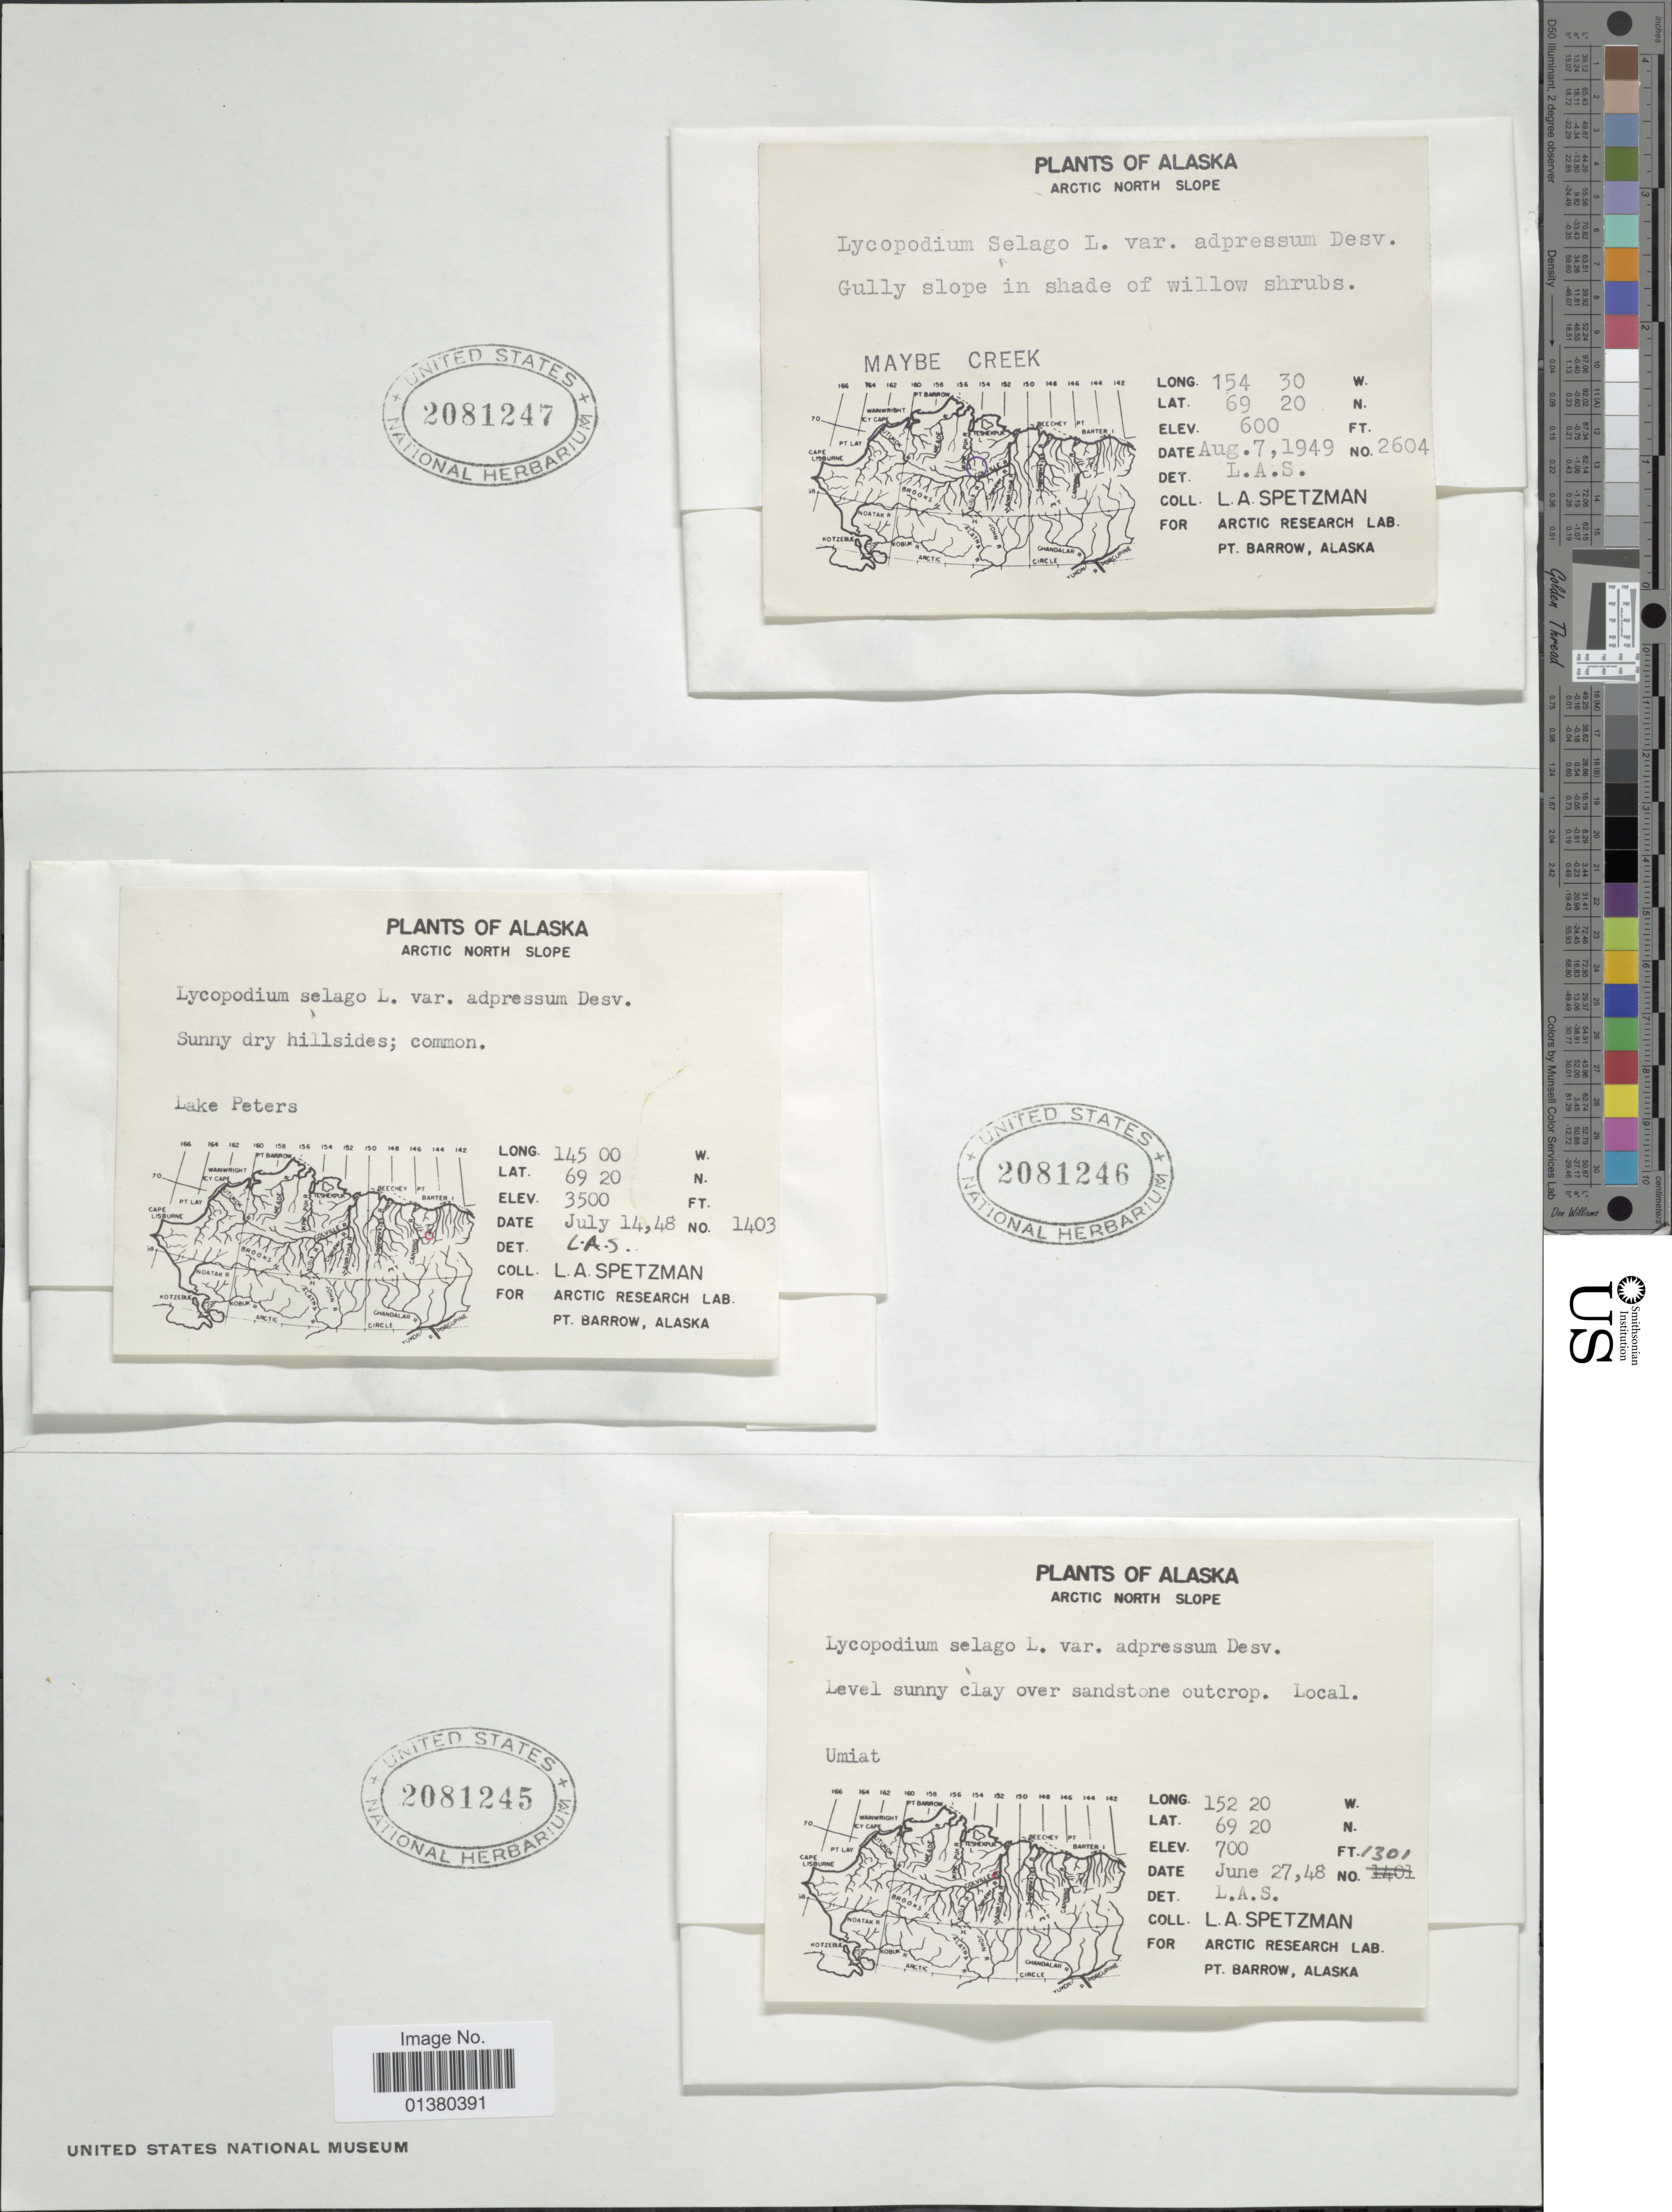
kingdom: Plantae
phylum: Tracheophyta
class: Lycopodiopsida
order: Lycopodiales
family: Lycopodiaceae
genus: Huperzia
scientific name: Huperzia selago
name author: (L.) Bernh. ex Schrank & Mart.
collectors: L. Spetzman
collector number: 1403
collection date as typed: Transcribed d/m/y: 14/7/48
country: United States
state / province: Alaska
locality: Arctic North Slope, Lake Peters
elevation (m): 1067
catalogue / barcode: US 2081246-2